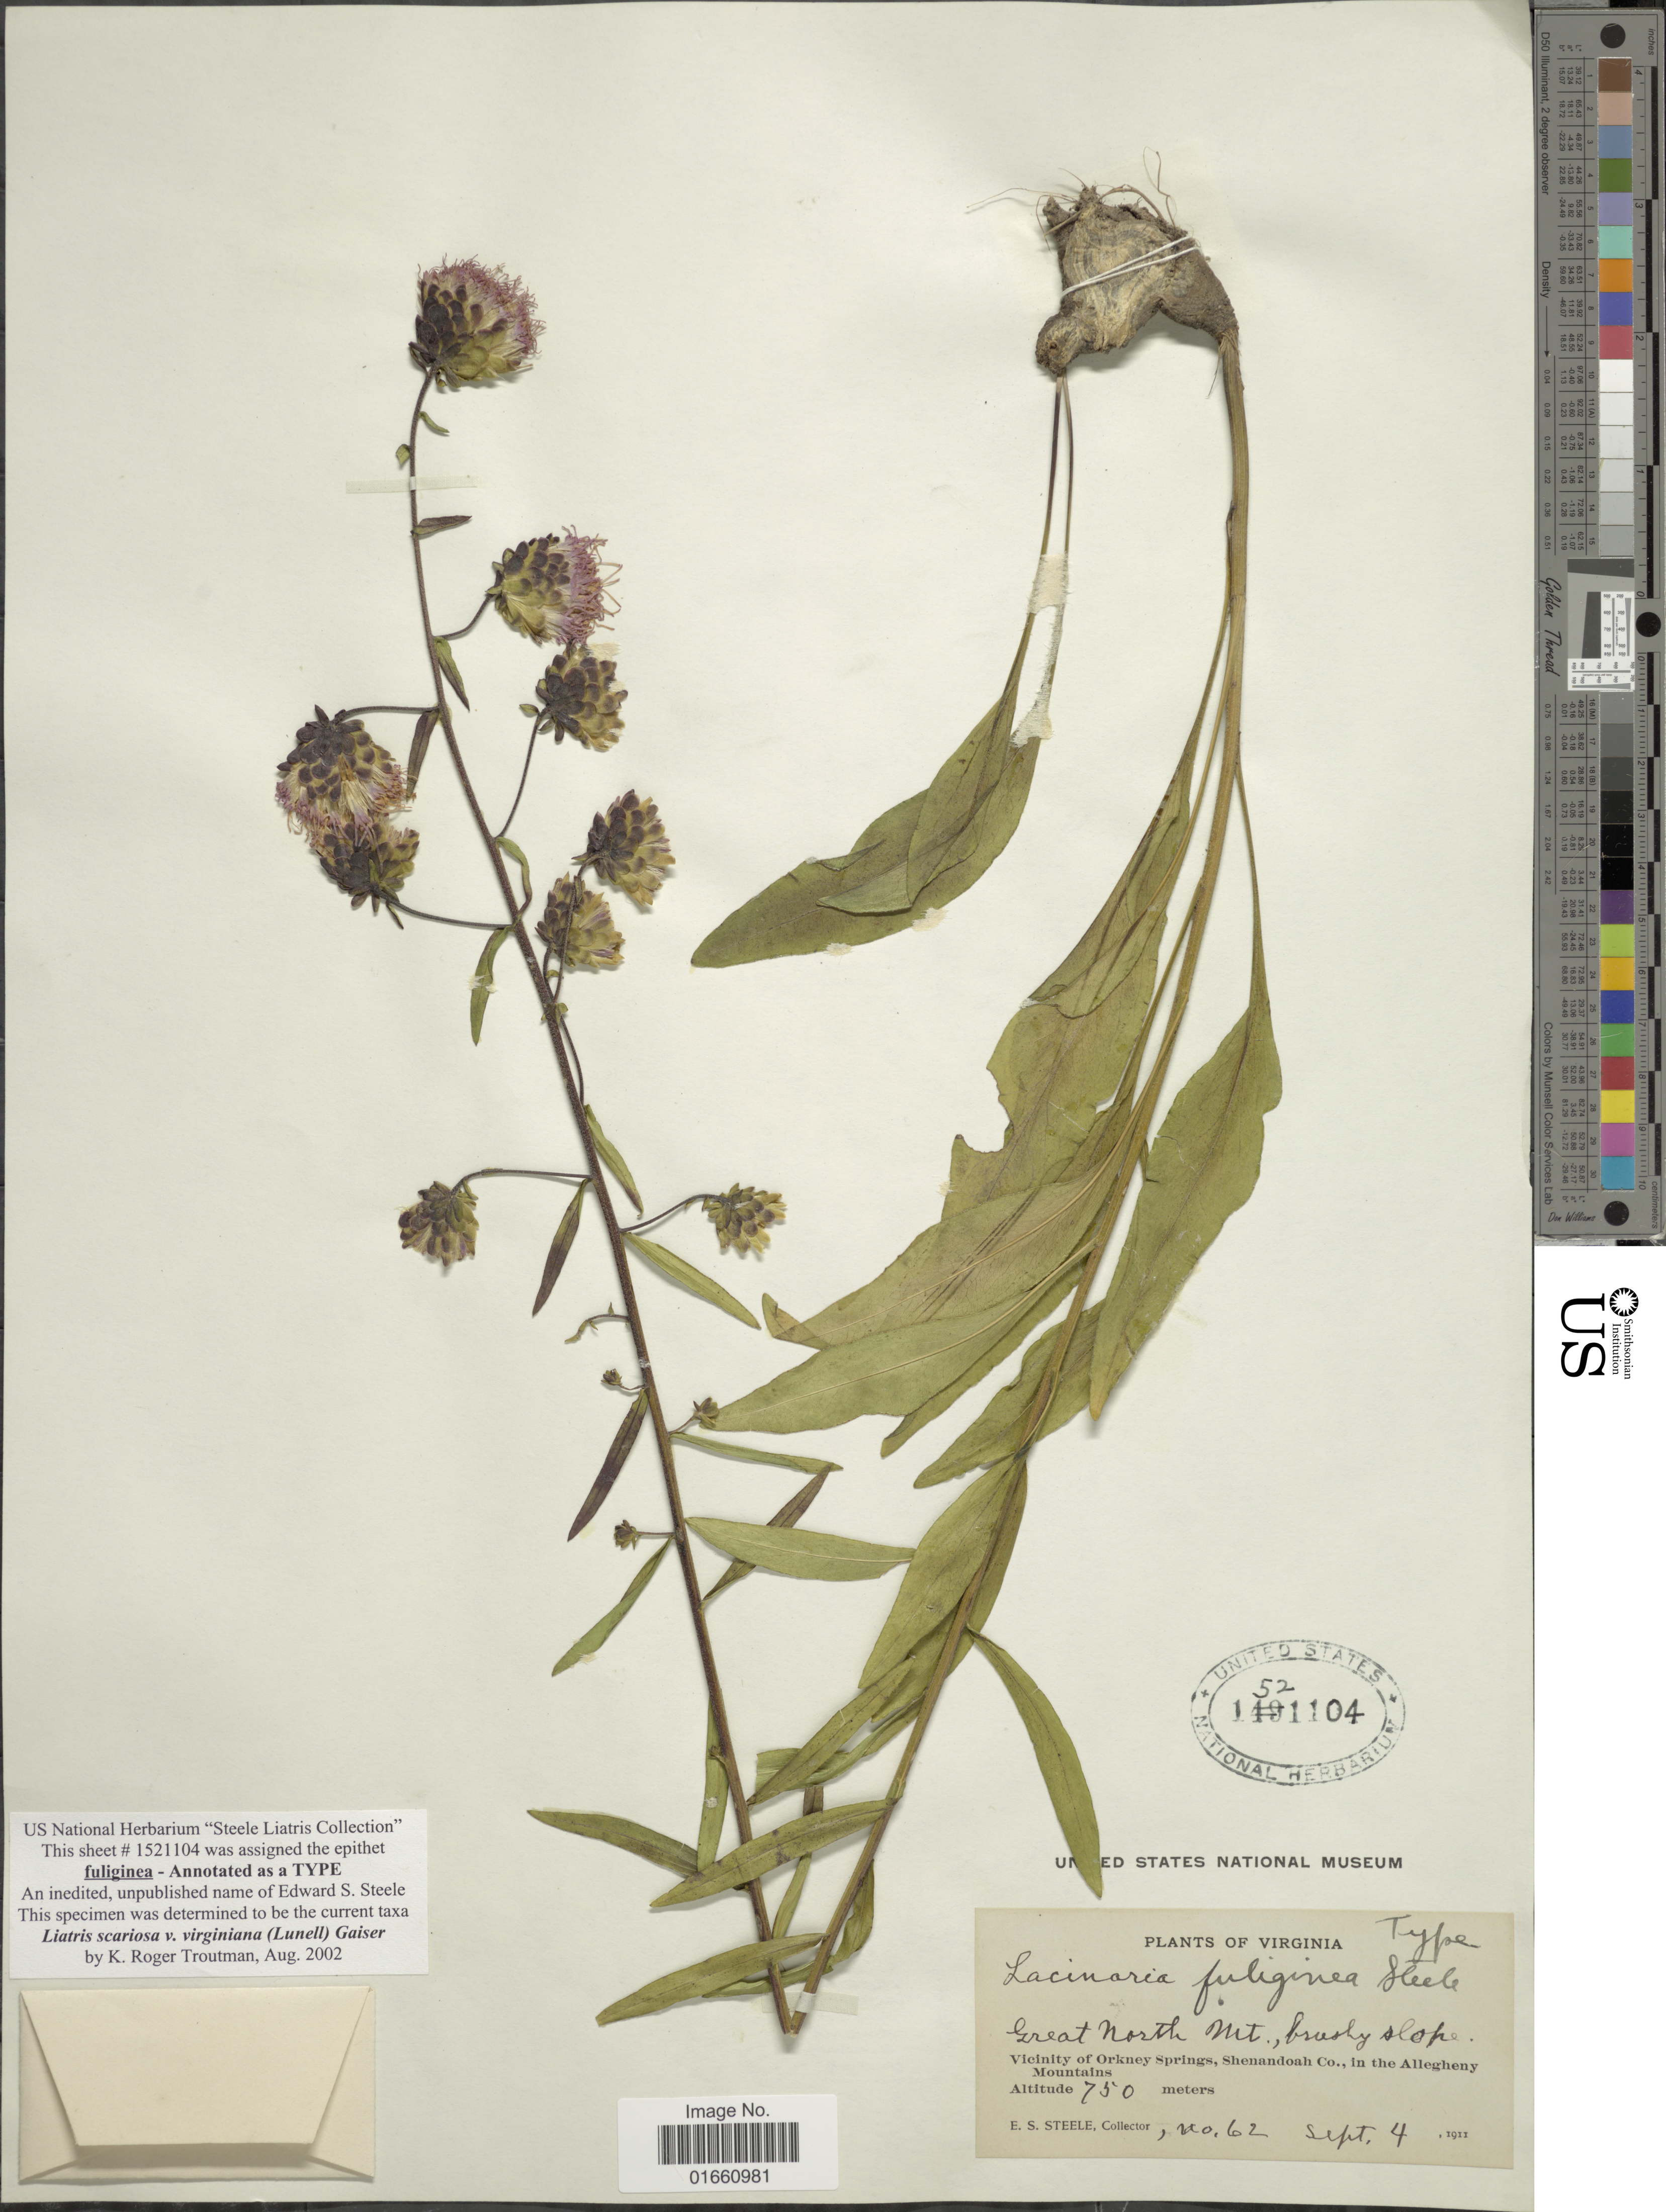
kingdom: Plantae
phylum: Tracheophyta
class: Magnoliopsida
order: Asterales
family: Asteraceae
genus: Liatris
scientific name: Liatris scariosa var. virginiana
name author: (Lunell) Gaiser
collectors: E. Steele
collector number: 62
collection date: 1911-09-04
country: United States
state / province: Virginia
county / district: Shenandoah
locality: Great north Mt. brushy slope, Vicinity of Orkney Springs, Shenandoah Co. in the Allegheny Mountains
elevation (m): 750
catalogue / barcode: US 1521104